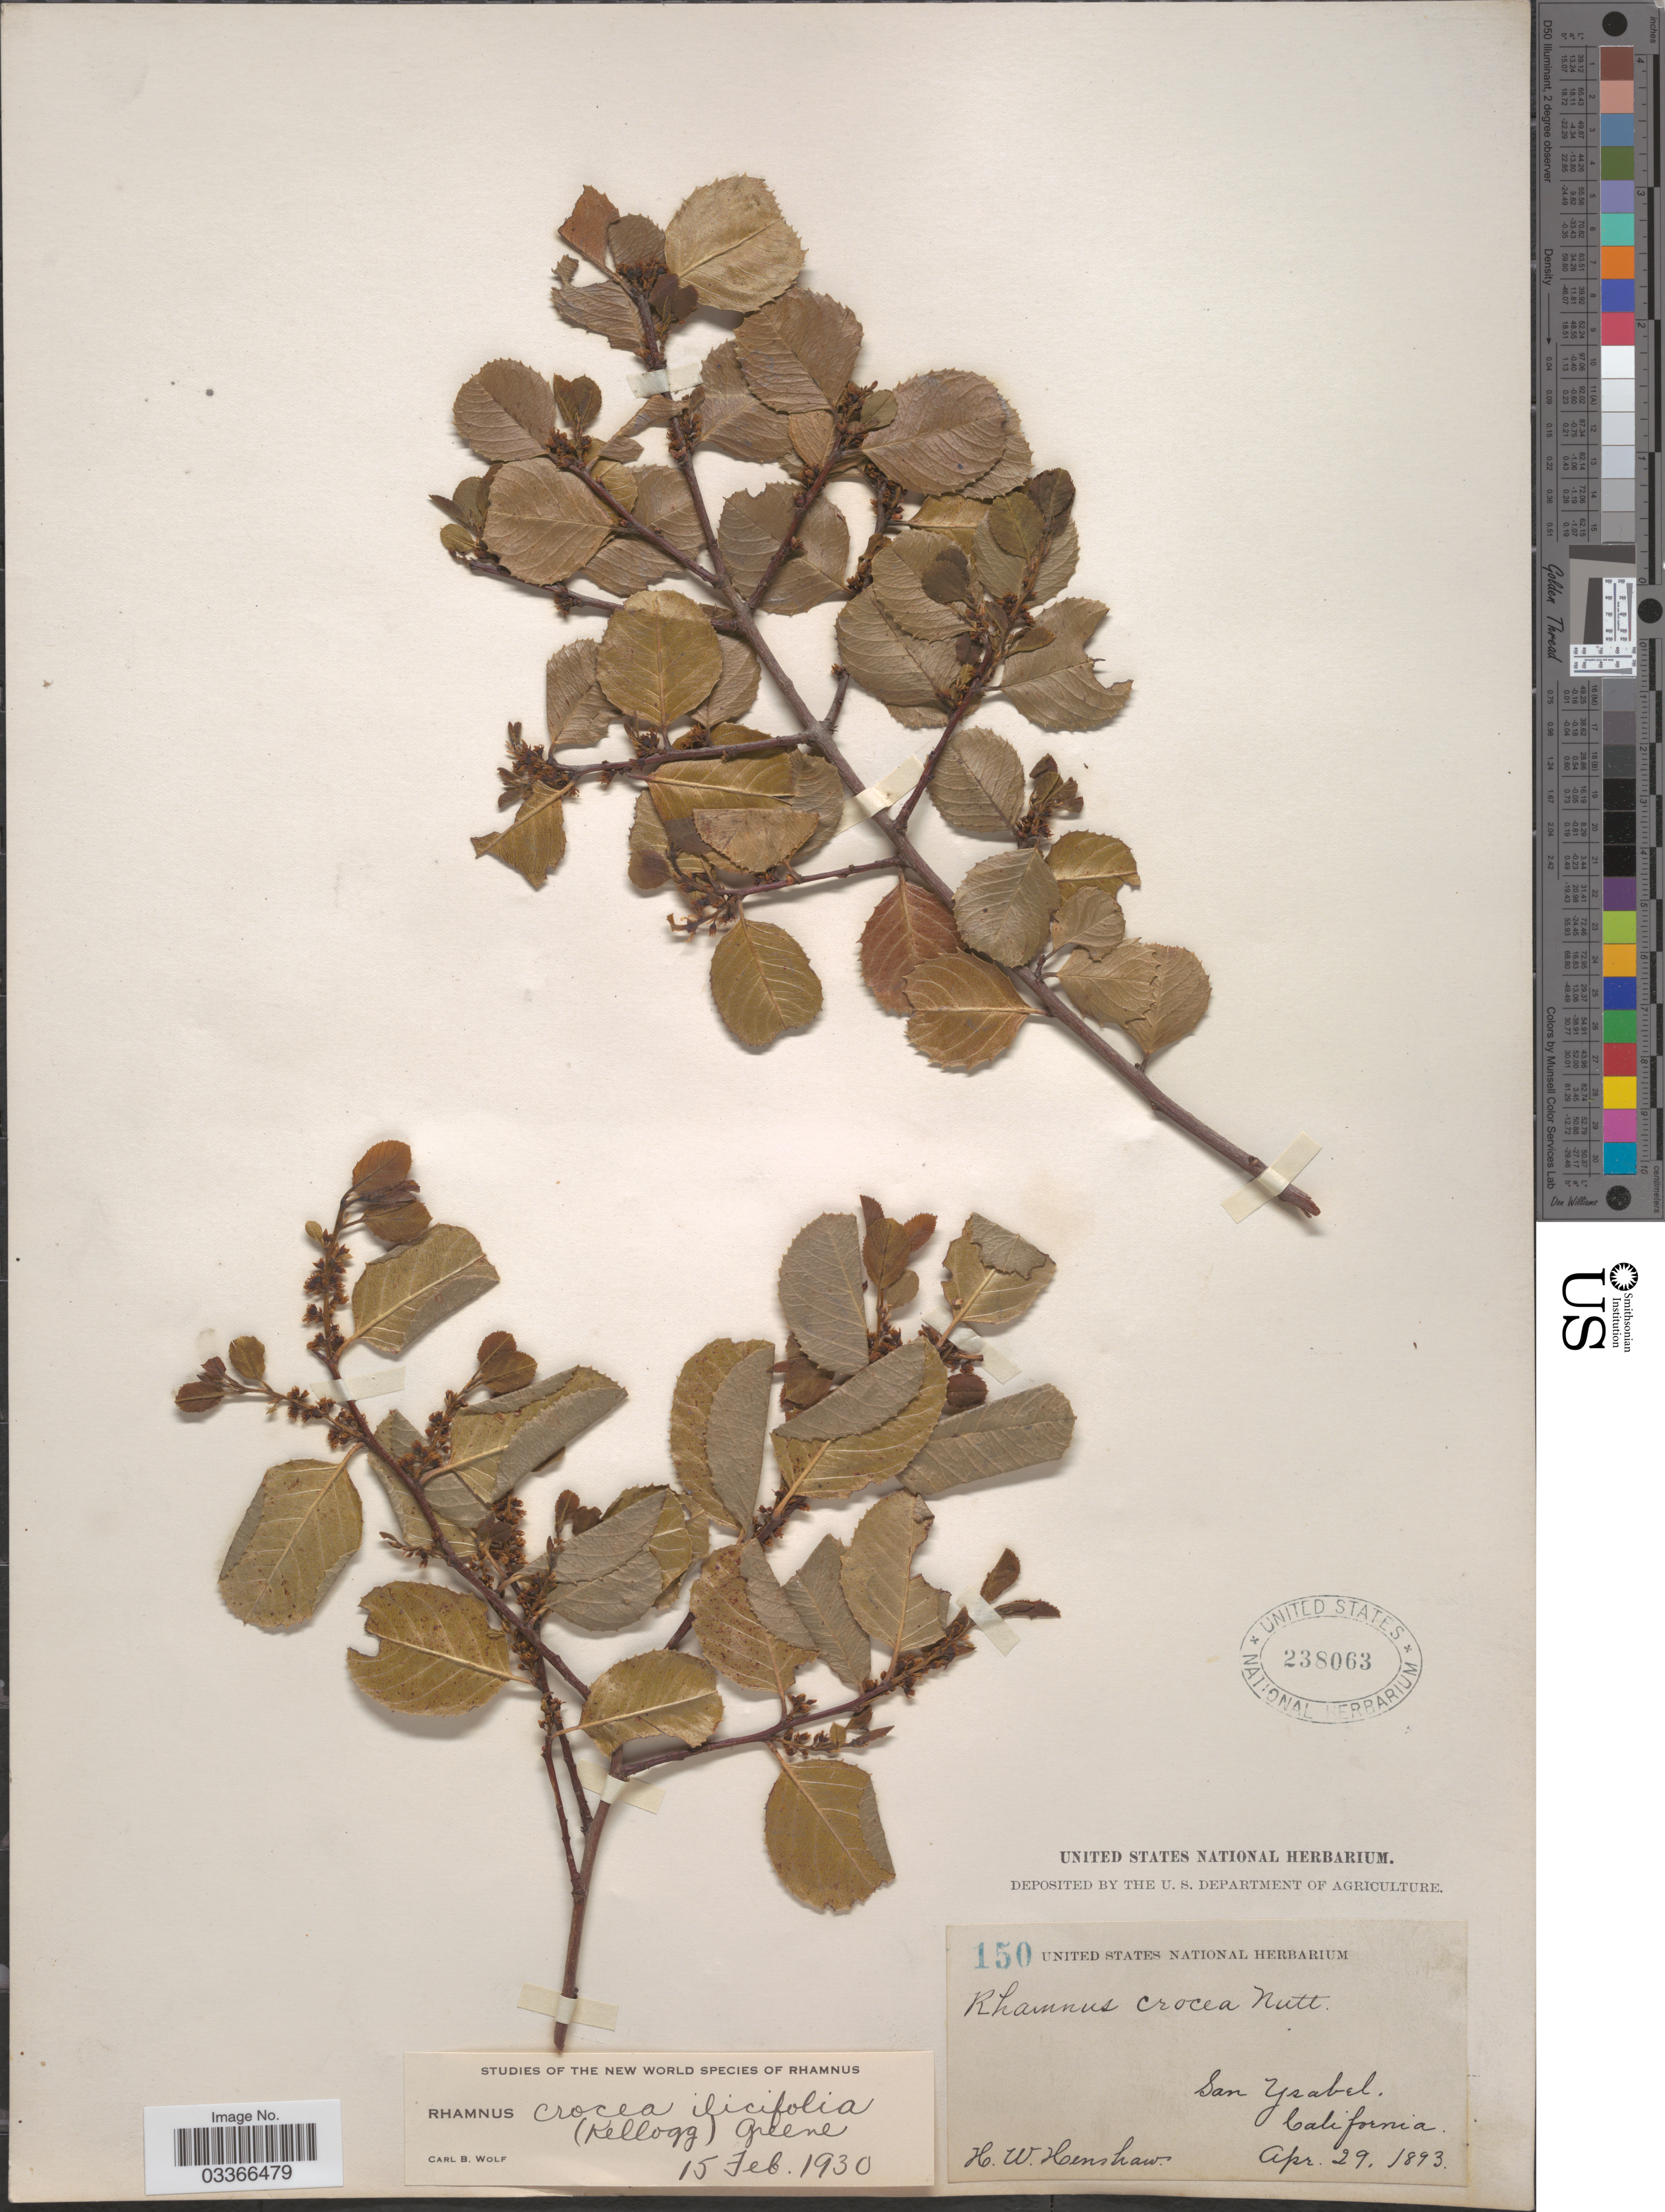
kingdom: Plantae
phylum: Tracheophyta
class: Magnoliopsida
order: Rosales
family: Rhamnaceae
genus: Rhamnus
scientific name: Rhamnus crocea var. ilicifolia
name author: (Kellogg) Greene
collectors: H. Henshaw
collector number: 150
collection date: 1893-04-29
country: United States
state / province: California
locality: San Ysabel.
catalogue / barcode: US 238063